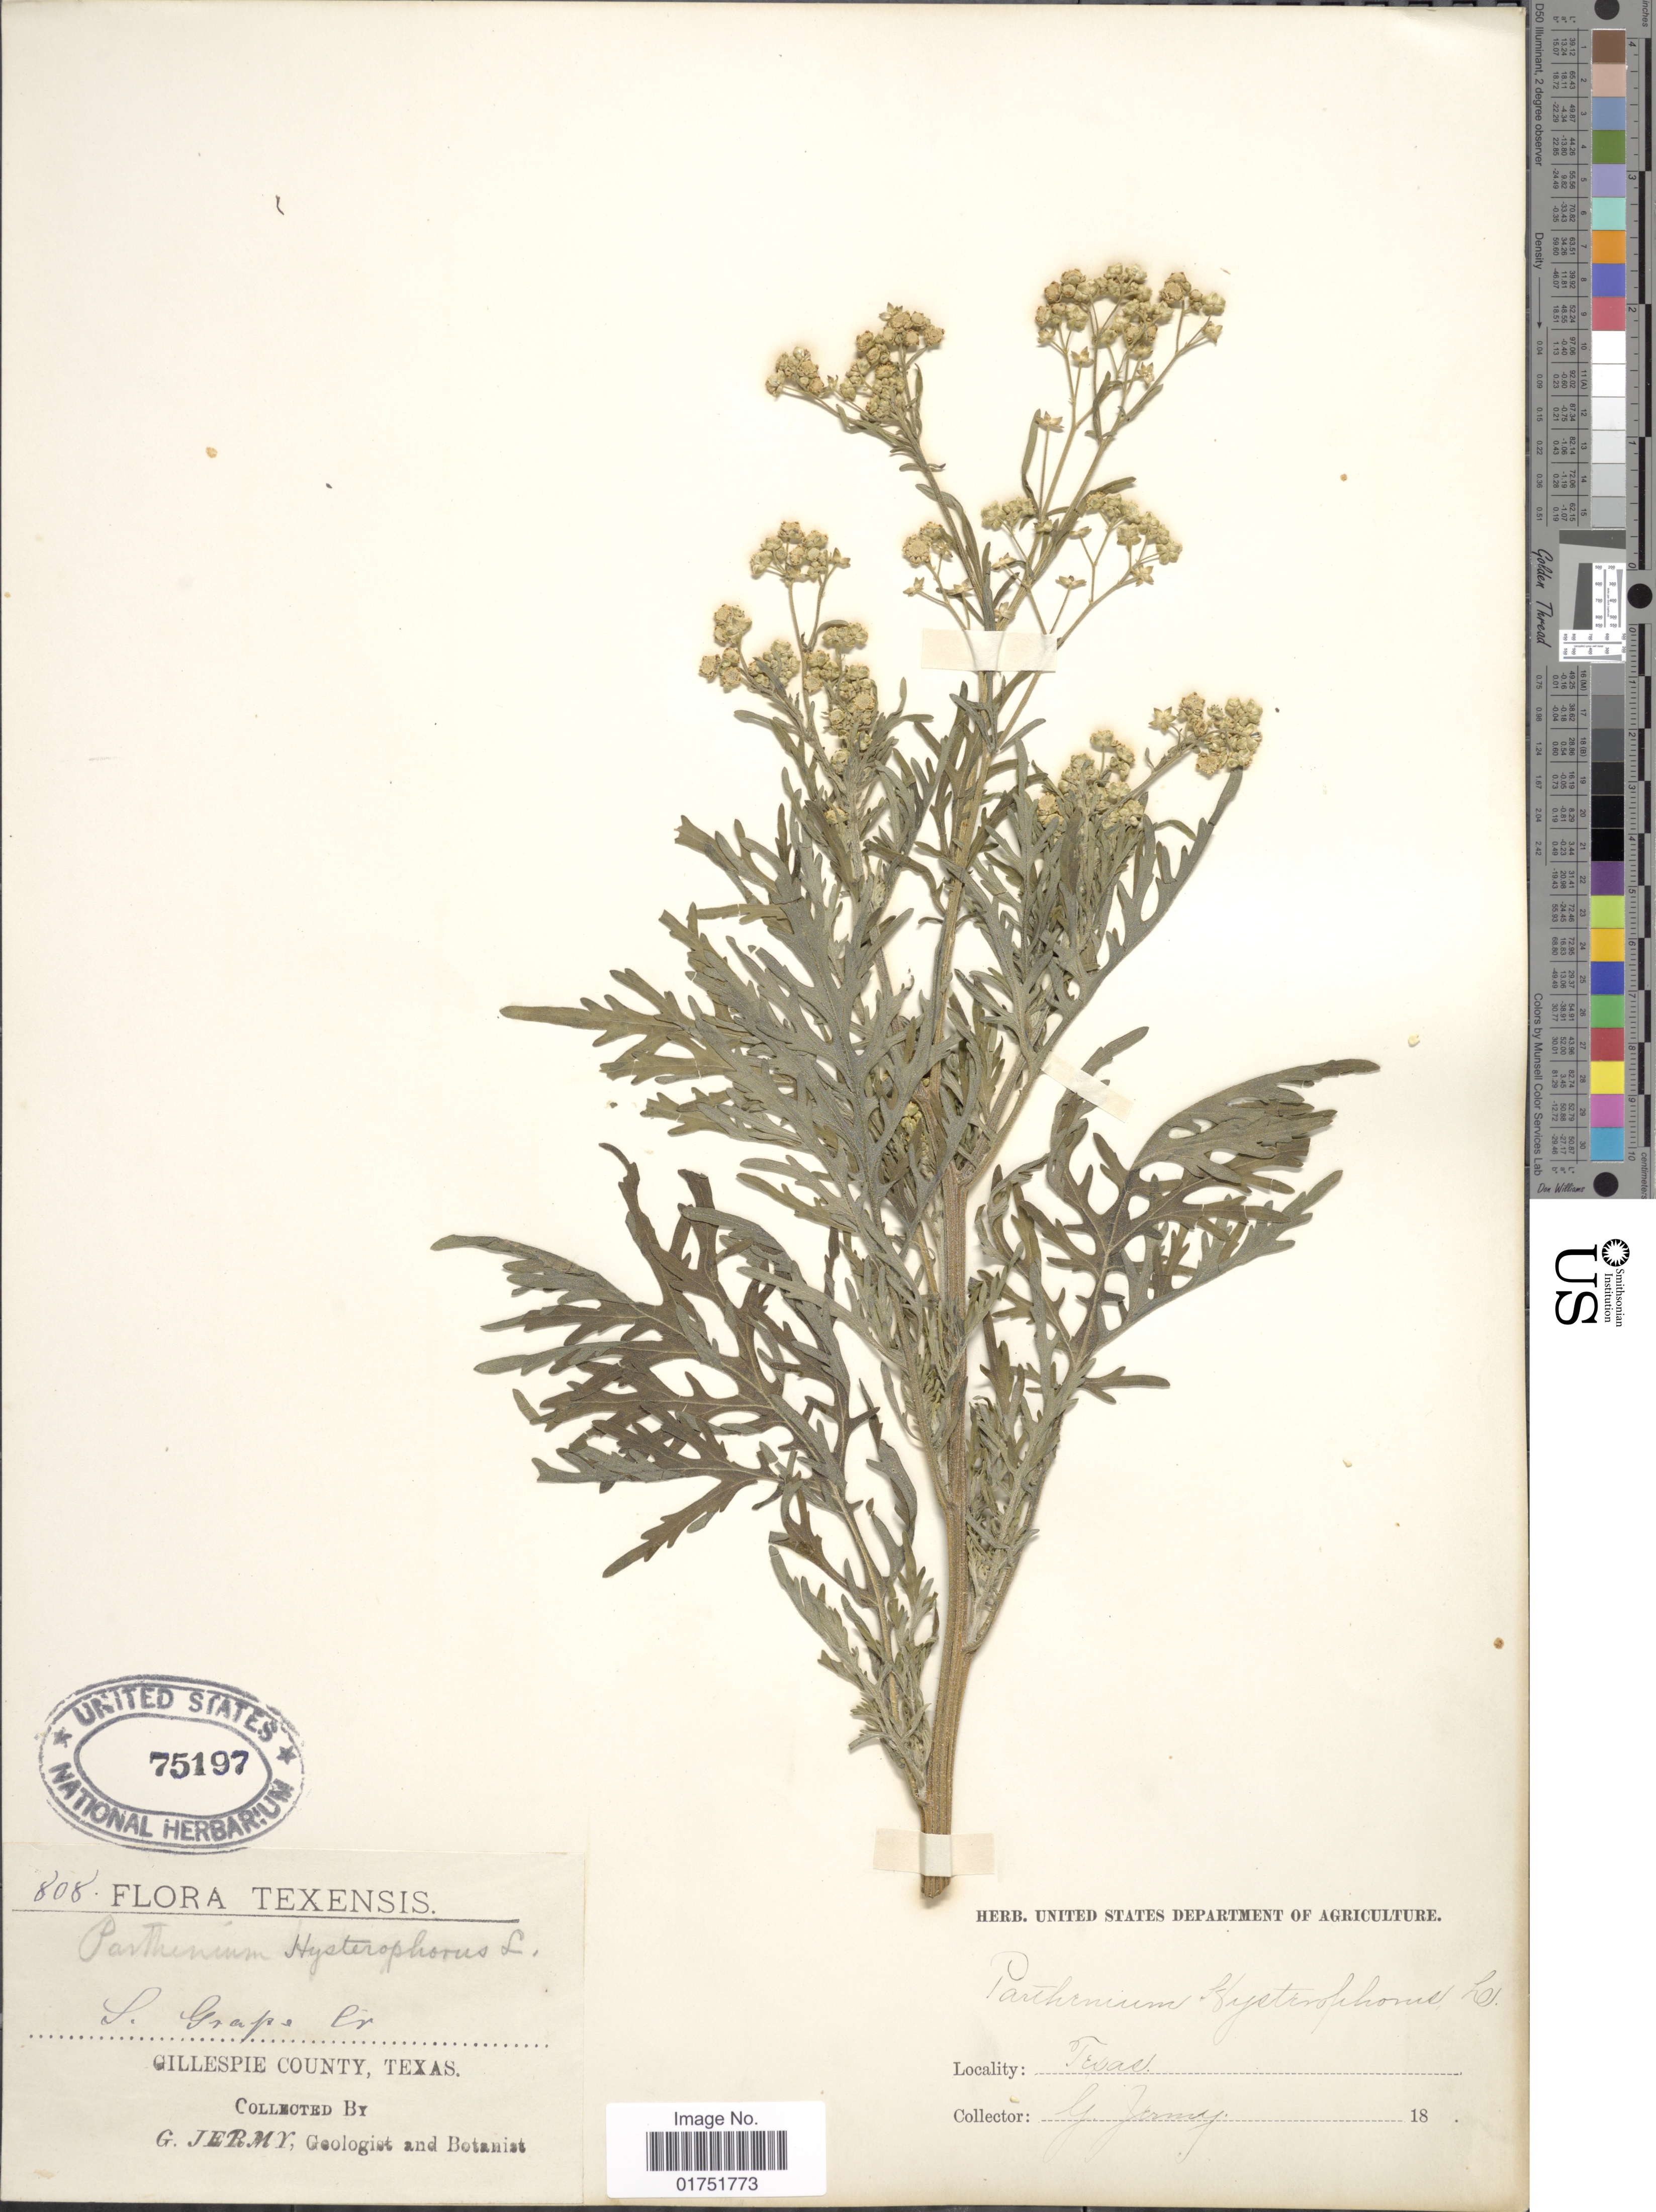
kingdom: Plantae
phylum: Tracheophyta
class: Magnoliopsida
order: Asterales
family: Asteraceae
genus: Parthenium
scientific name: Parthenium hysterophorus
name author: L.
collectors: G. Jermy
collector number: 808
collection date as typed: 18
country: United States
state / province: Texas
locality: S. Grape Cr., Gillespie County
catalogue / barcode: US 75197